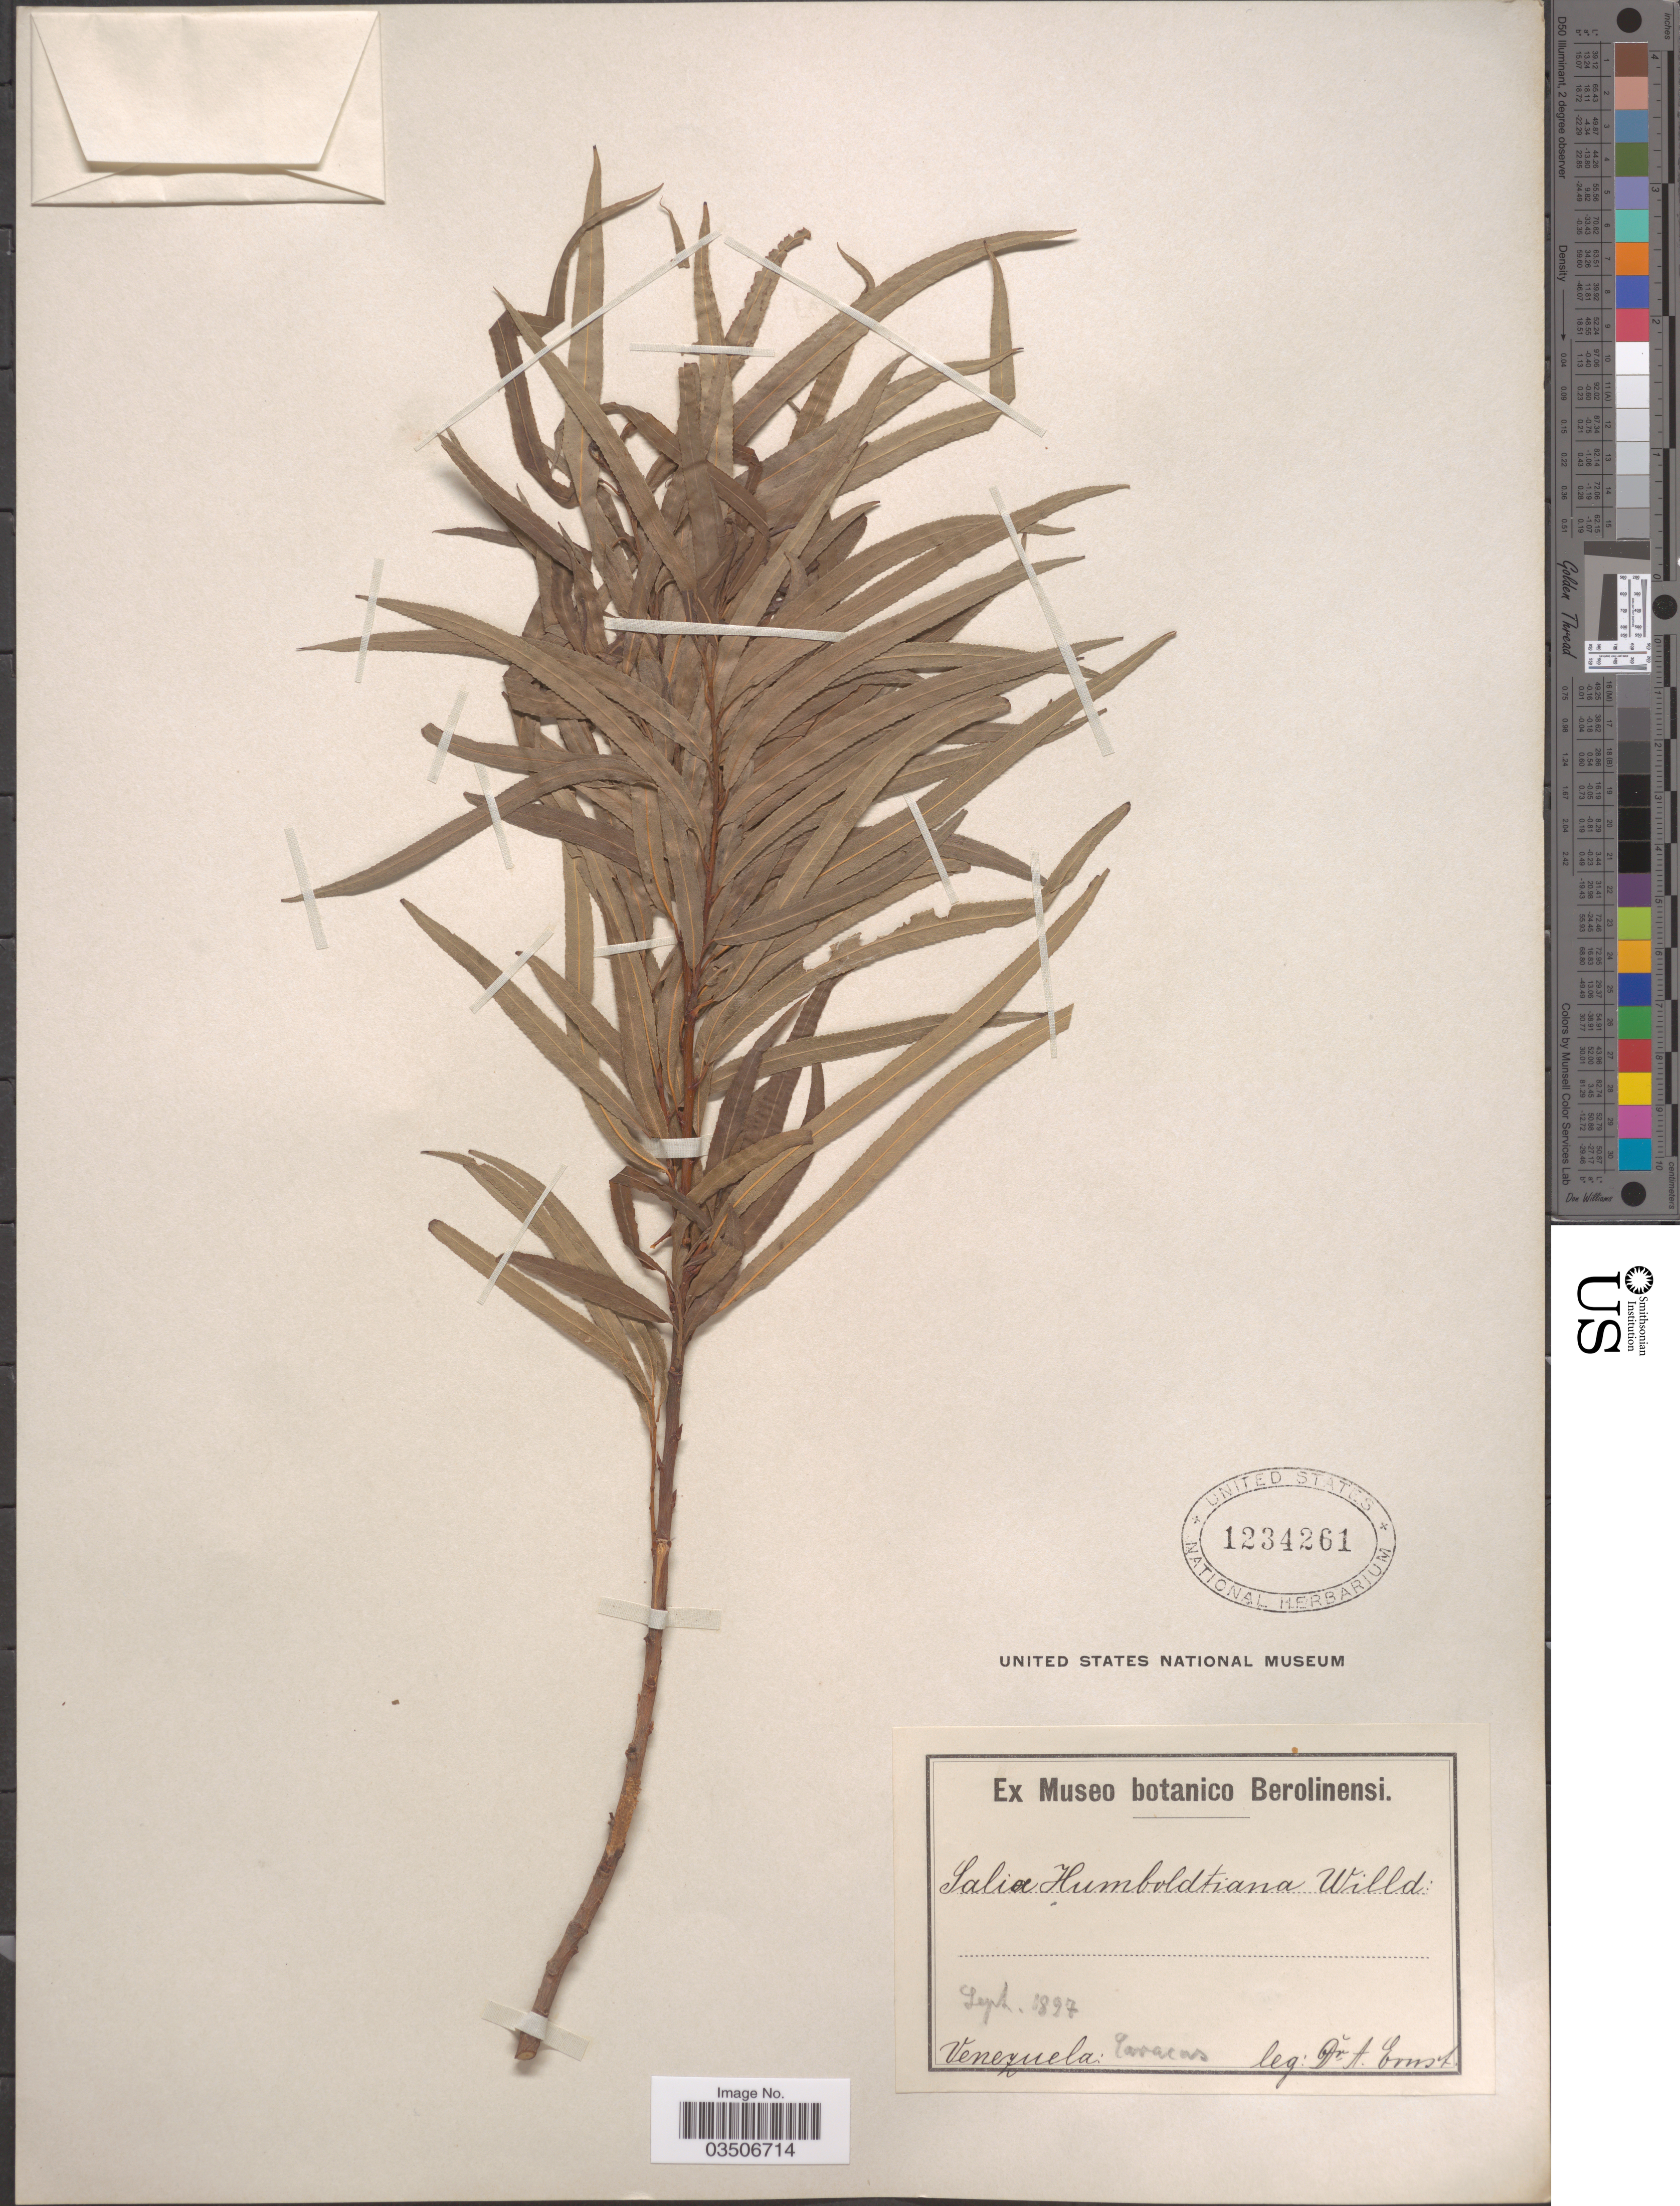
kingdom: Plantae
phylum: Tracheophyta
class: Magnoliopsida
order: Malpighiales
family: Salicaceae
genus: Salix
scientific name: Salix humboldtiana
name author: Willd.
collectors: A. Ernst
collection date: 1897-09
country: Venezuela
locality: Caracas.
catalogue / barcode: US 1234261